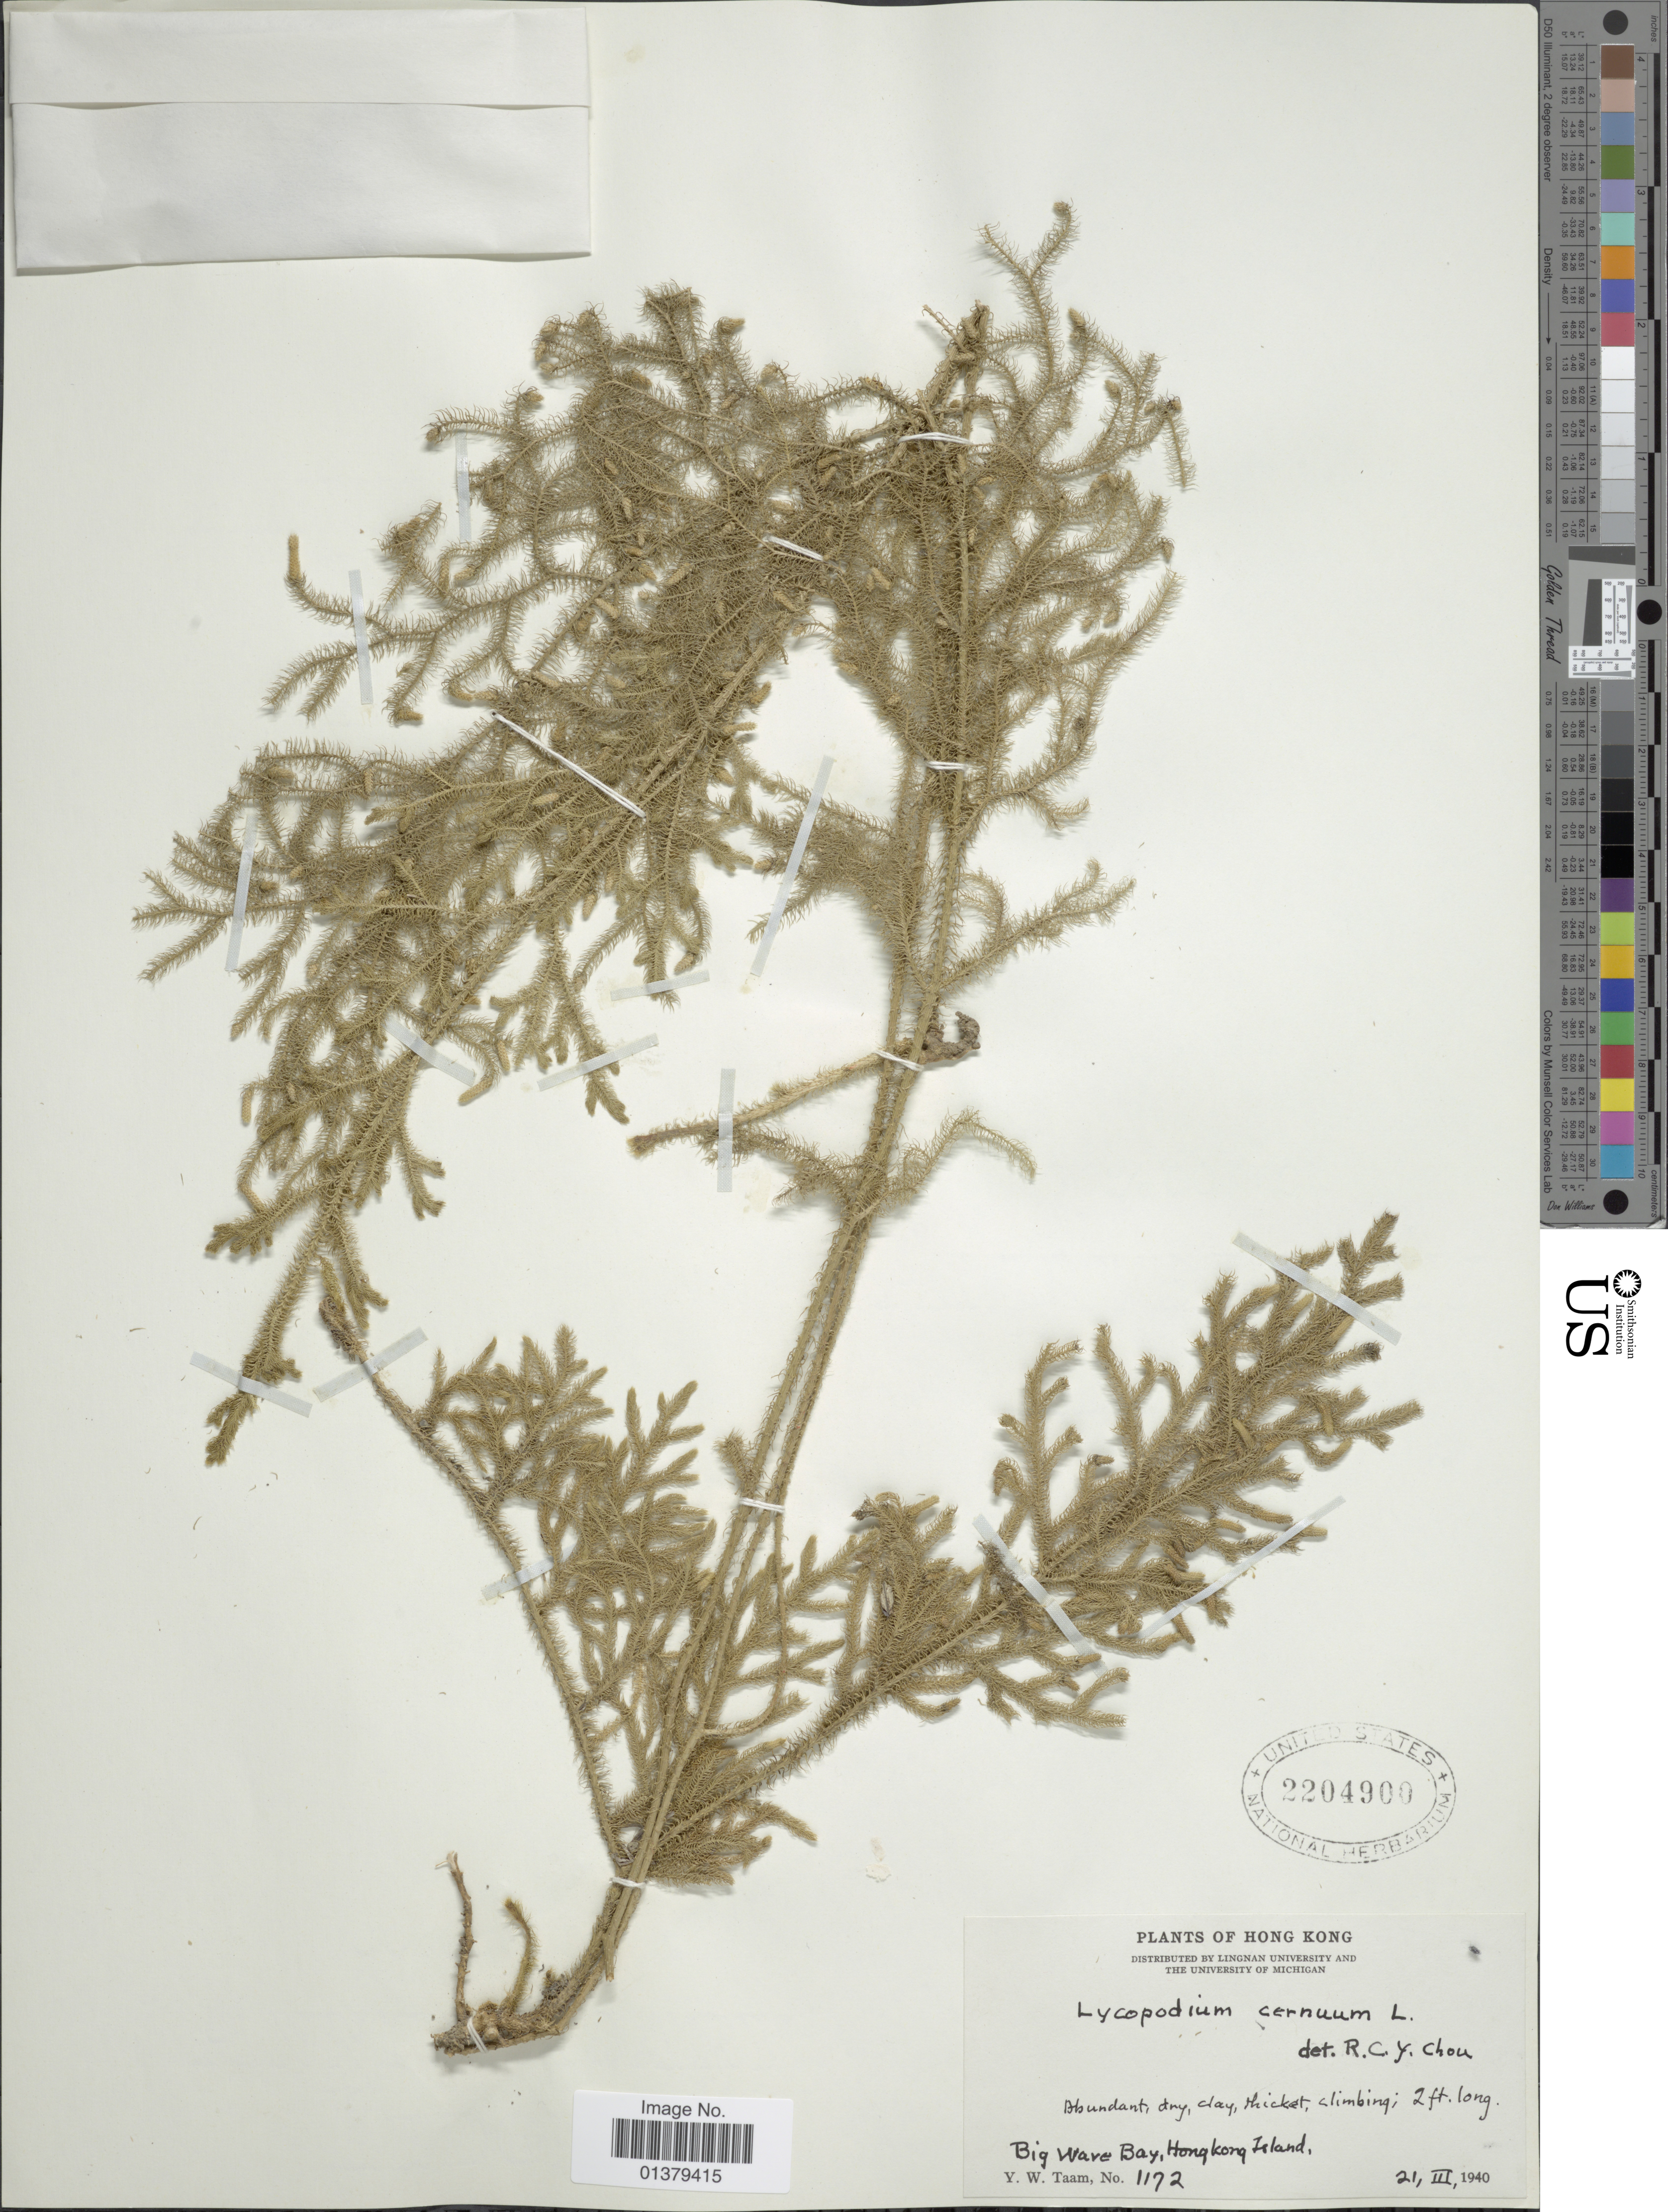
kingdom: Plantae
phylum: Tracheophyta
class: Lycopodiopsida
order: Lycopodiales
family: Lycopodiaceae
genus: Palhinhaea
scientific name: Palhinhaea cernua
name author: (L.) Vasc. & Franco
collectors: Y. W. Taam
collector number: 1172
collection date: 1940-03-21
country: China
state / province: Hong Kong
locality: Big Wave bay, Hongkong Island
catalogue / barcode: US 2204900